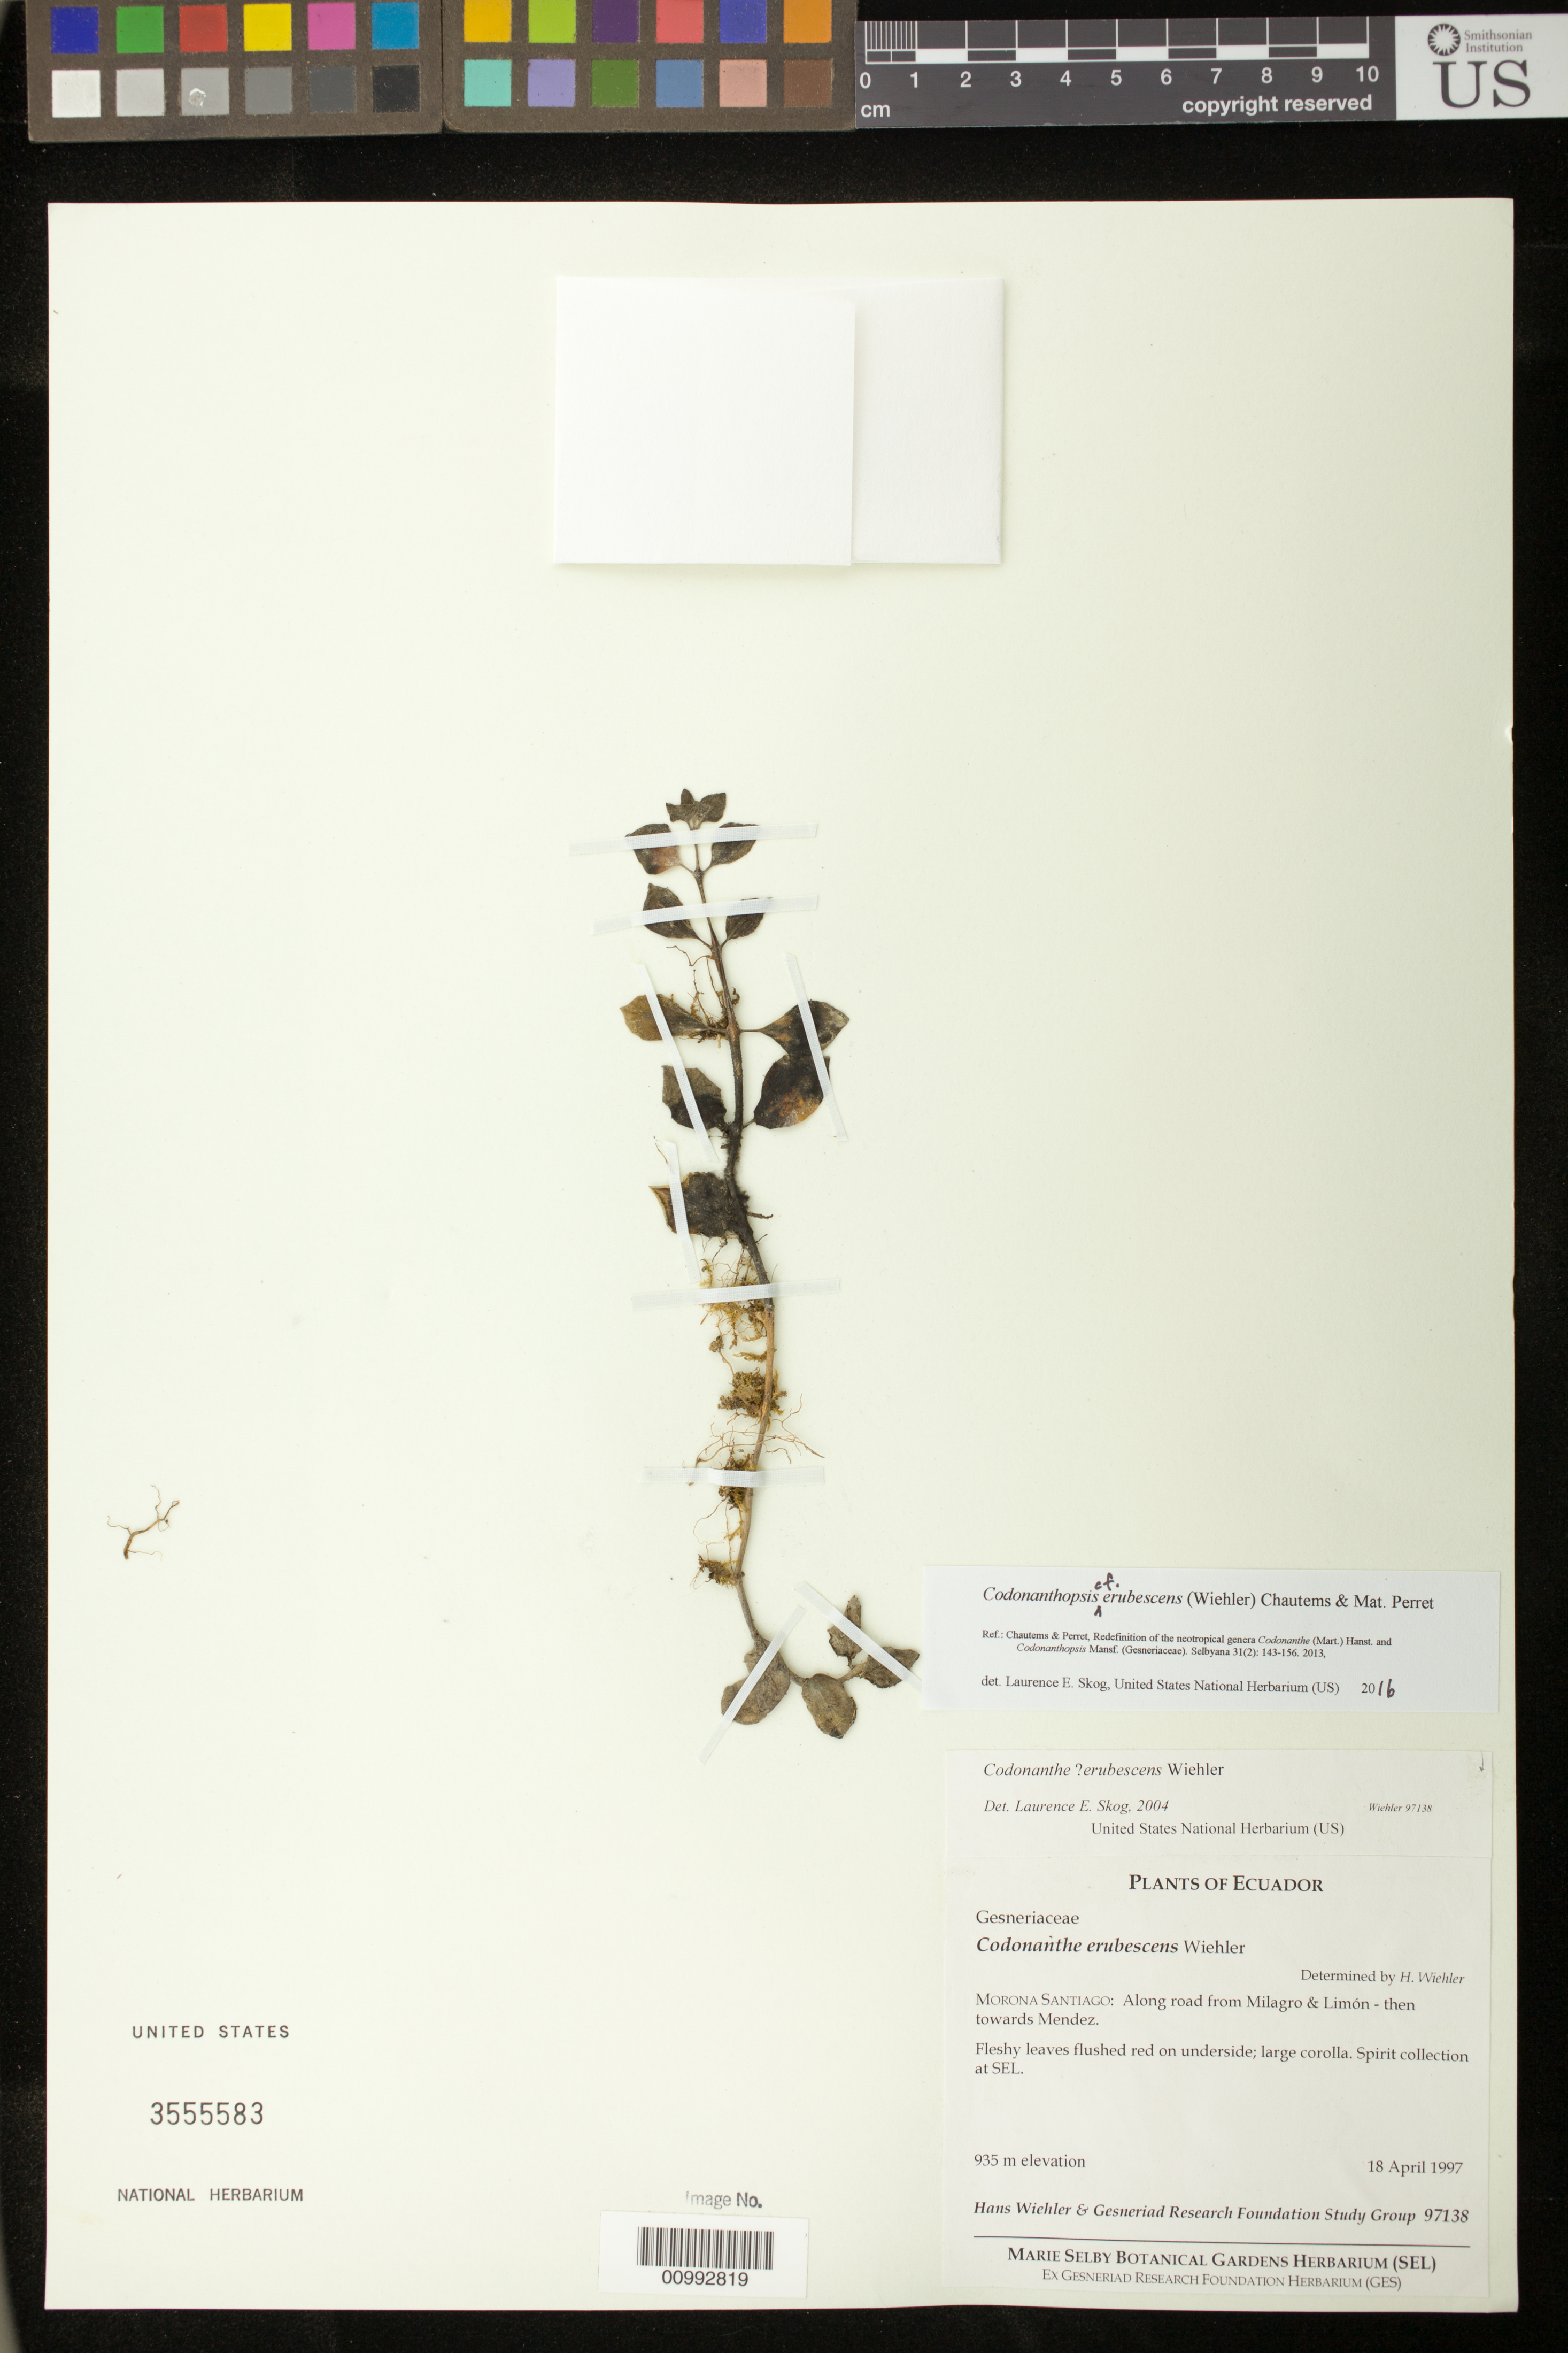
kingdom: Plantae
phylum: Tracheophyta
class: Magnoliopsida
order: Lamiales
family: Gesneriaceae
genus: Codonanthopsis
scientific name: Codonanthopsis erubescens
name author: (Wiehler) Chautems & Mat.Perret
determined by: Skog, Laurence E.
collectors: H. J. Wiehler & GRF Study Group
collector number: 97138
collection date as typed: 18 Apr 1997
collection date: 1997-04-18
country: Ecuador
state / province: Morona-Santiago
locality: Morona-Santiago: along road from Milagro & Limón - then towards Mendez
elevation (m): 935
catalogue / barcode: US 3555583